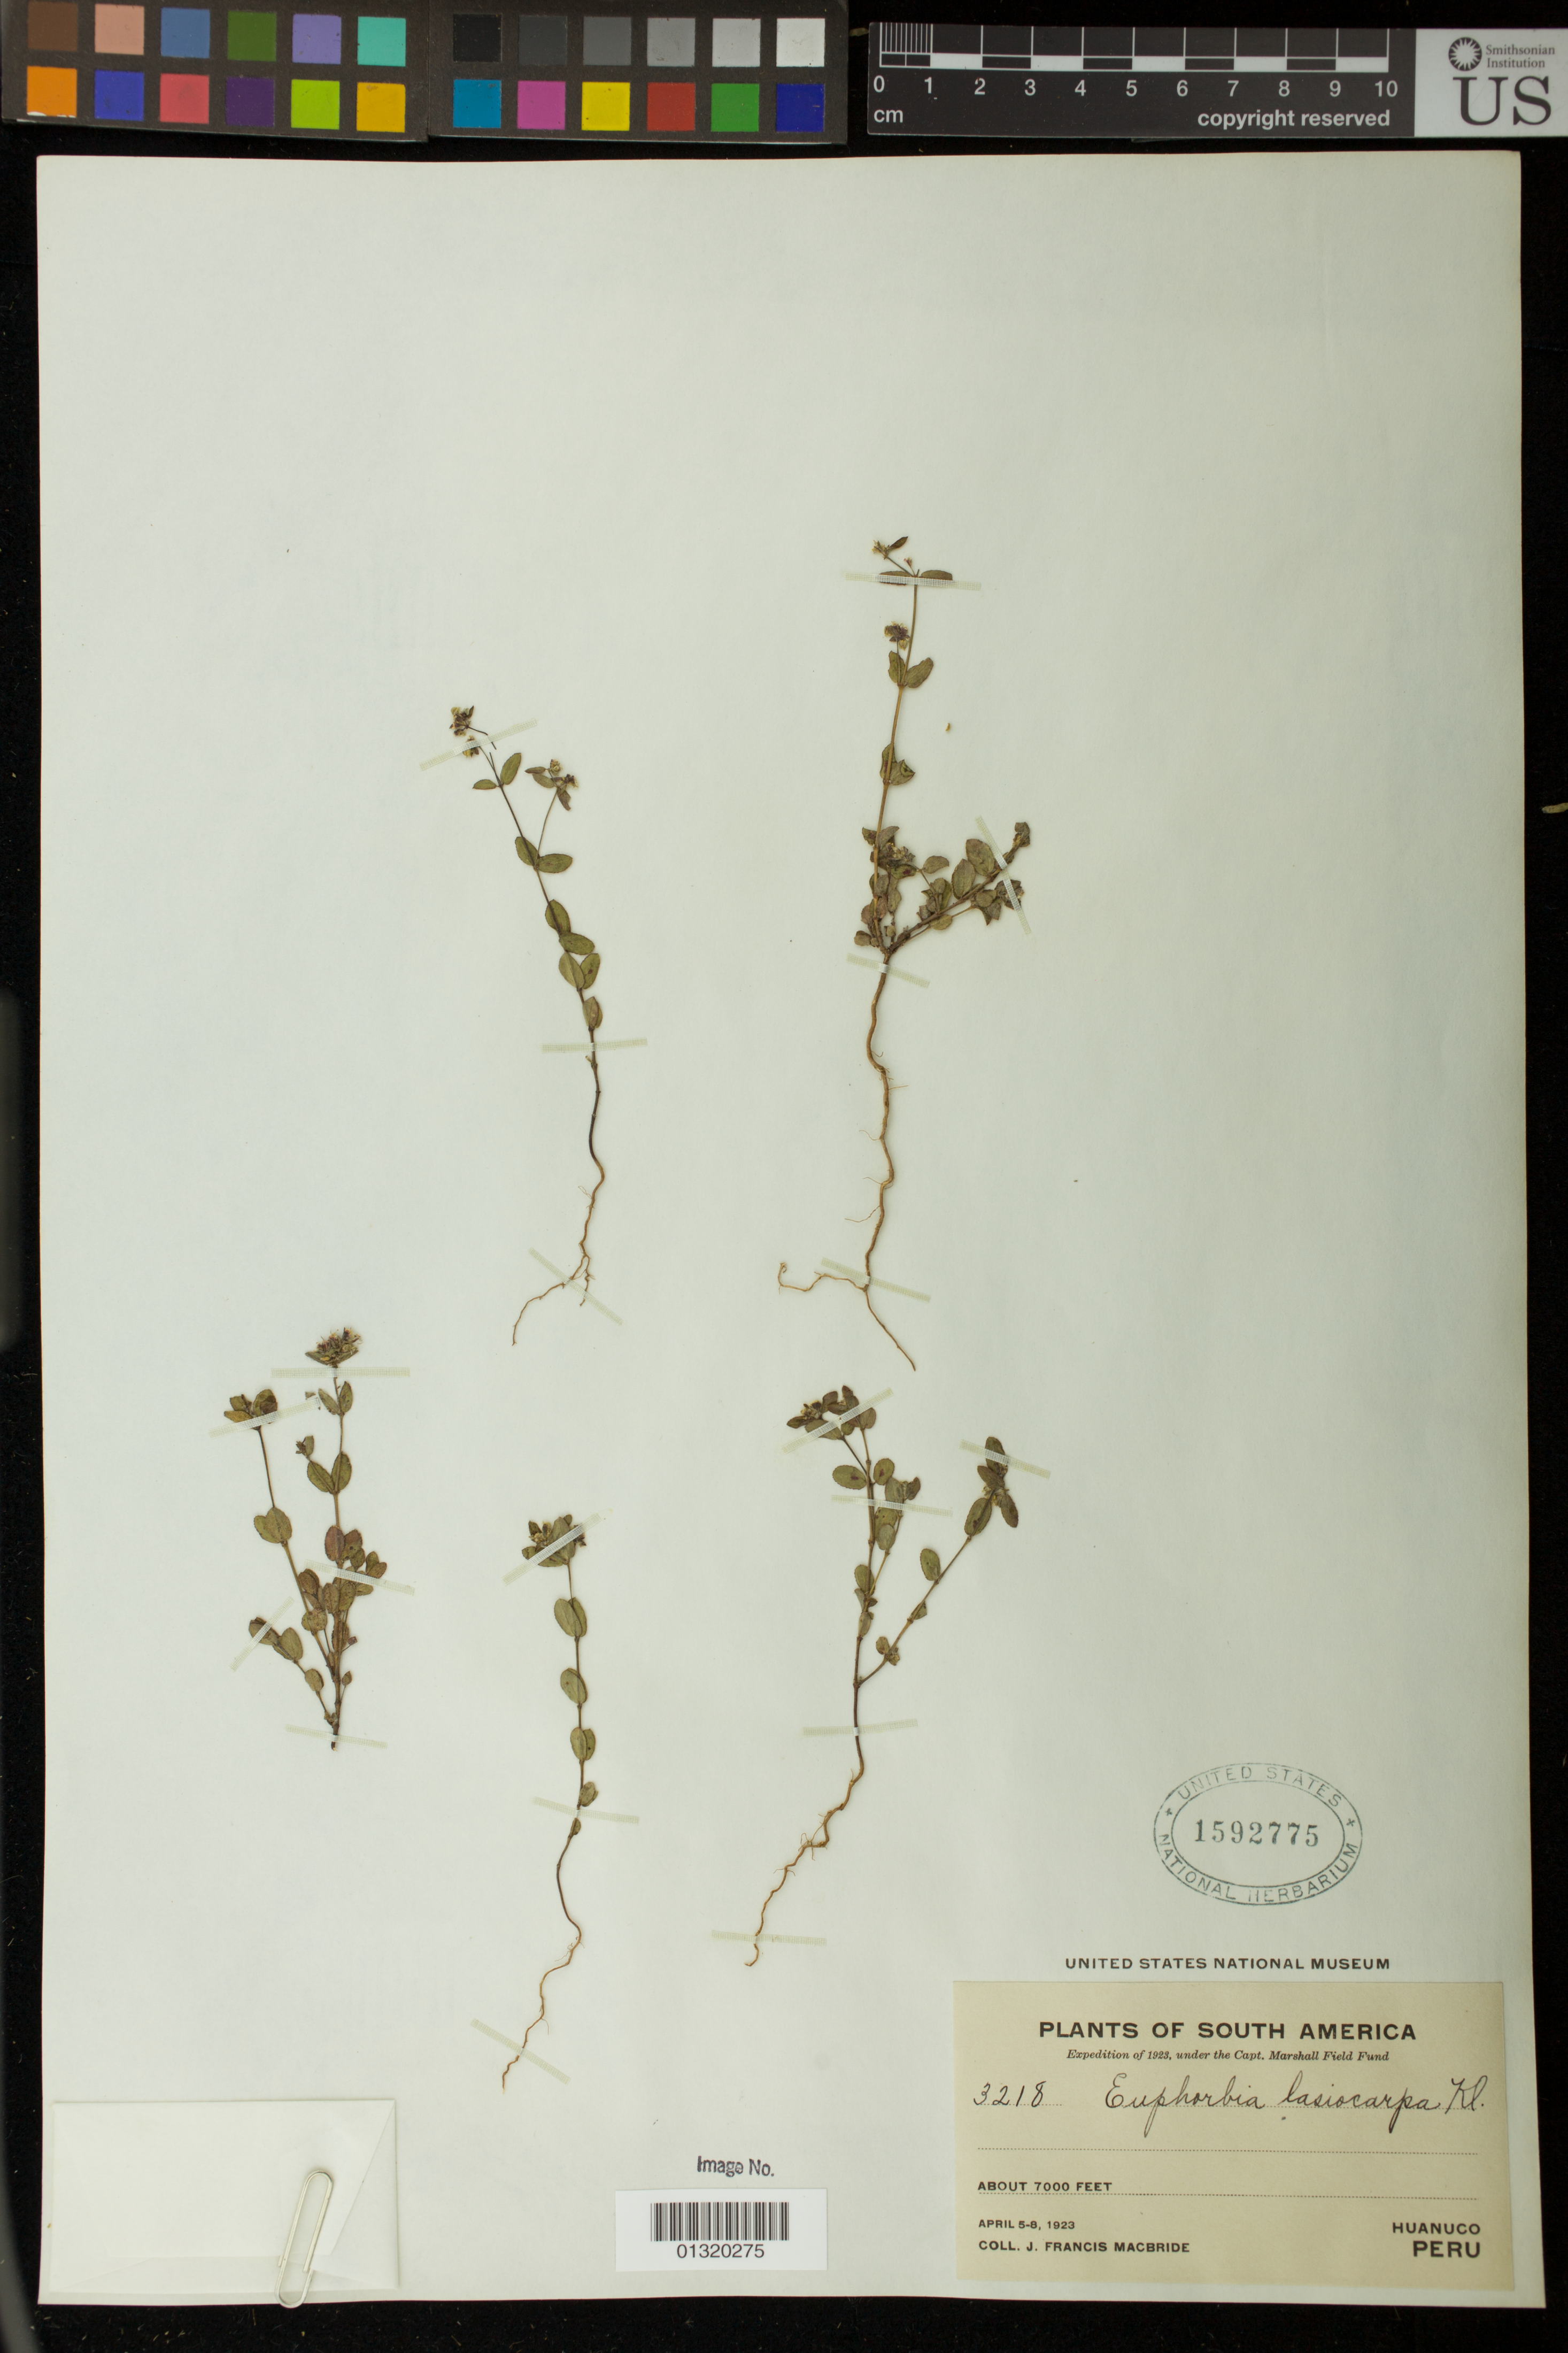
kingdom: Plantae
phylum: Tracheophyta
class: Magnoliopsida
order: Malpighiales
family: Euphorbiaceae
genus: Euphorbia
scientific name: Euphorbia lasiocarpa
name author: Klotzsch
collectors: J. F. Macbride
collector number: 3218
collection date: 1923-04-05/1923-04-08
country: Peru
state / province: Huánuco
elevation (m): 2134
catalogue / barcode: US 1592775